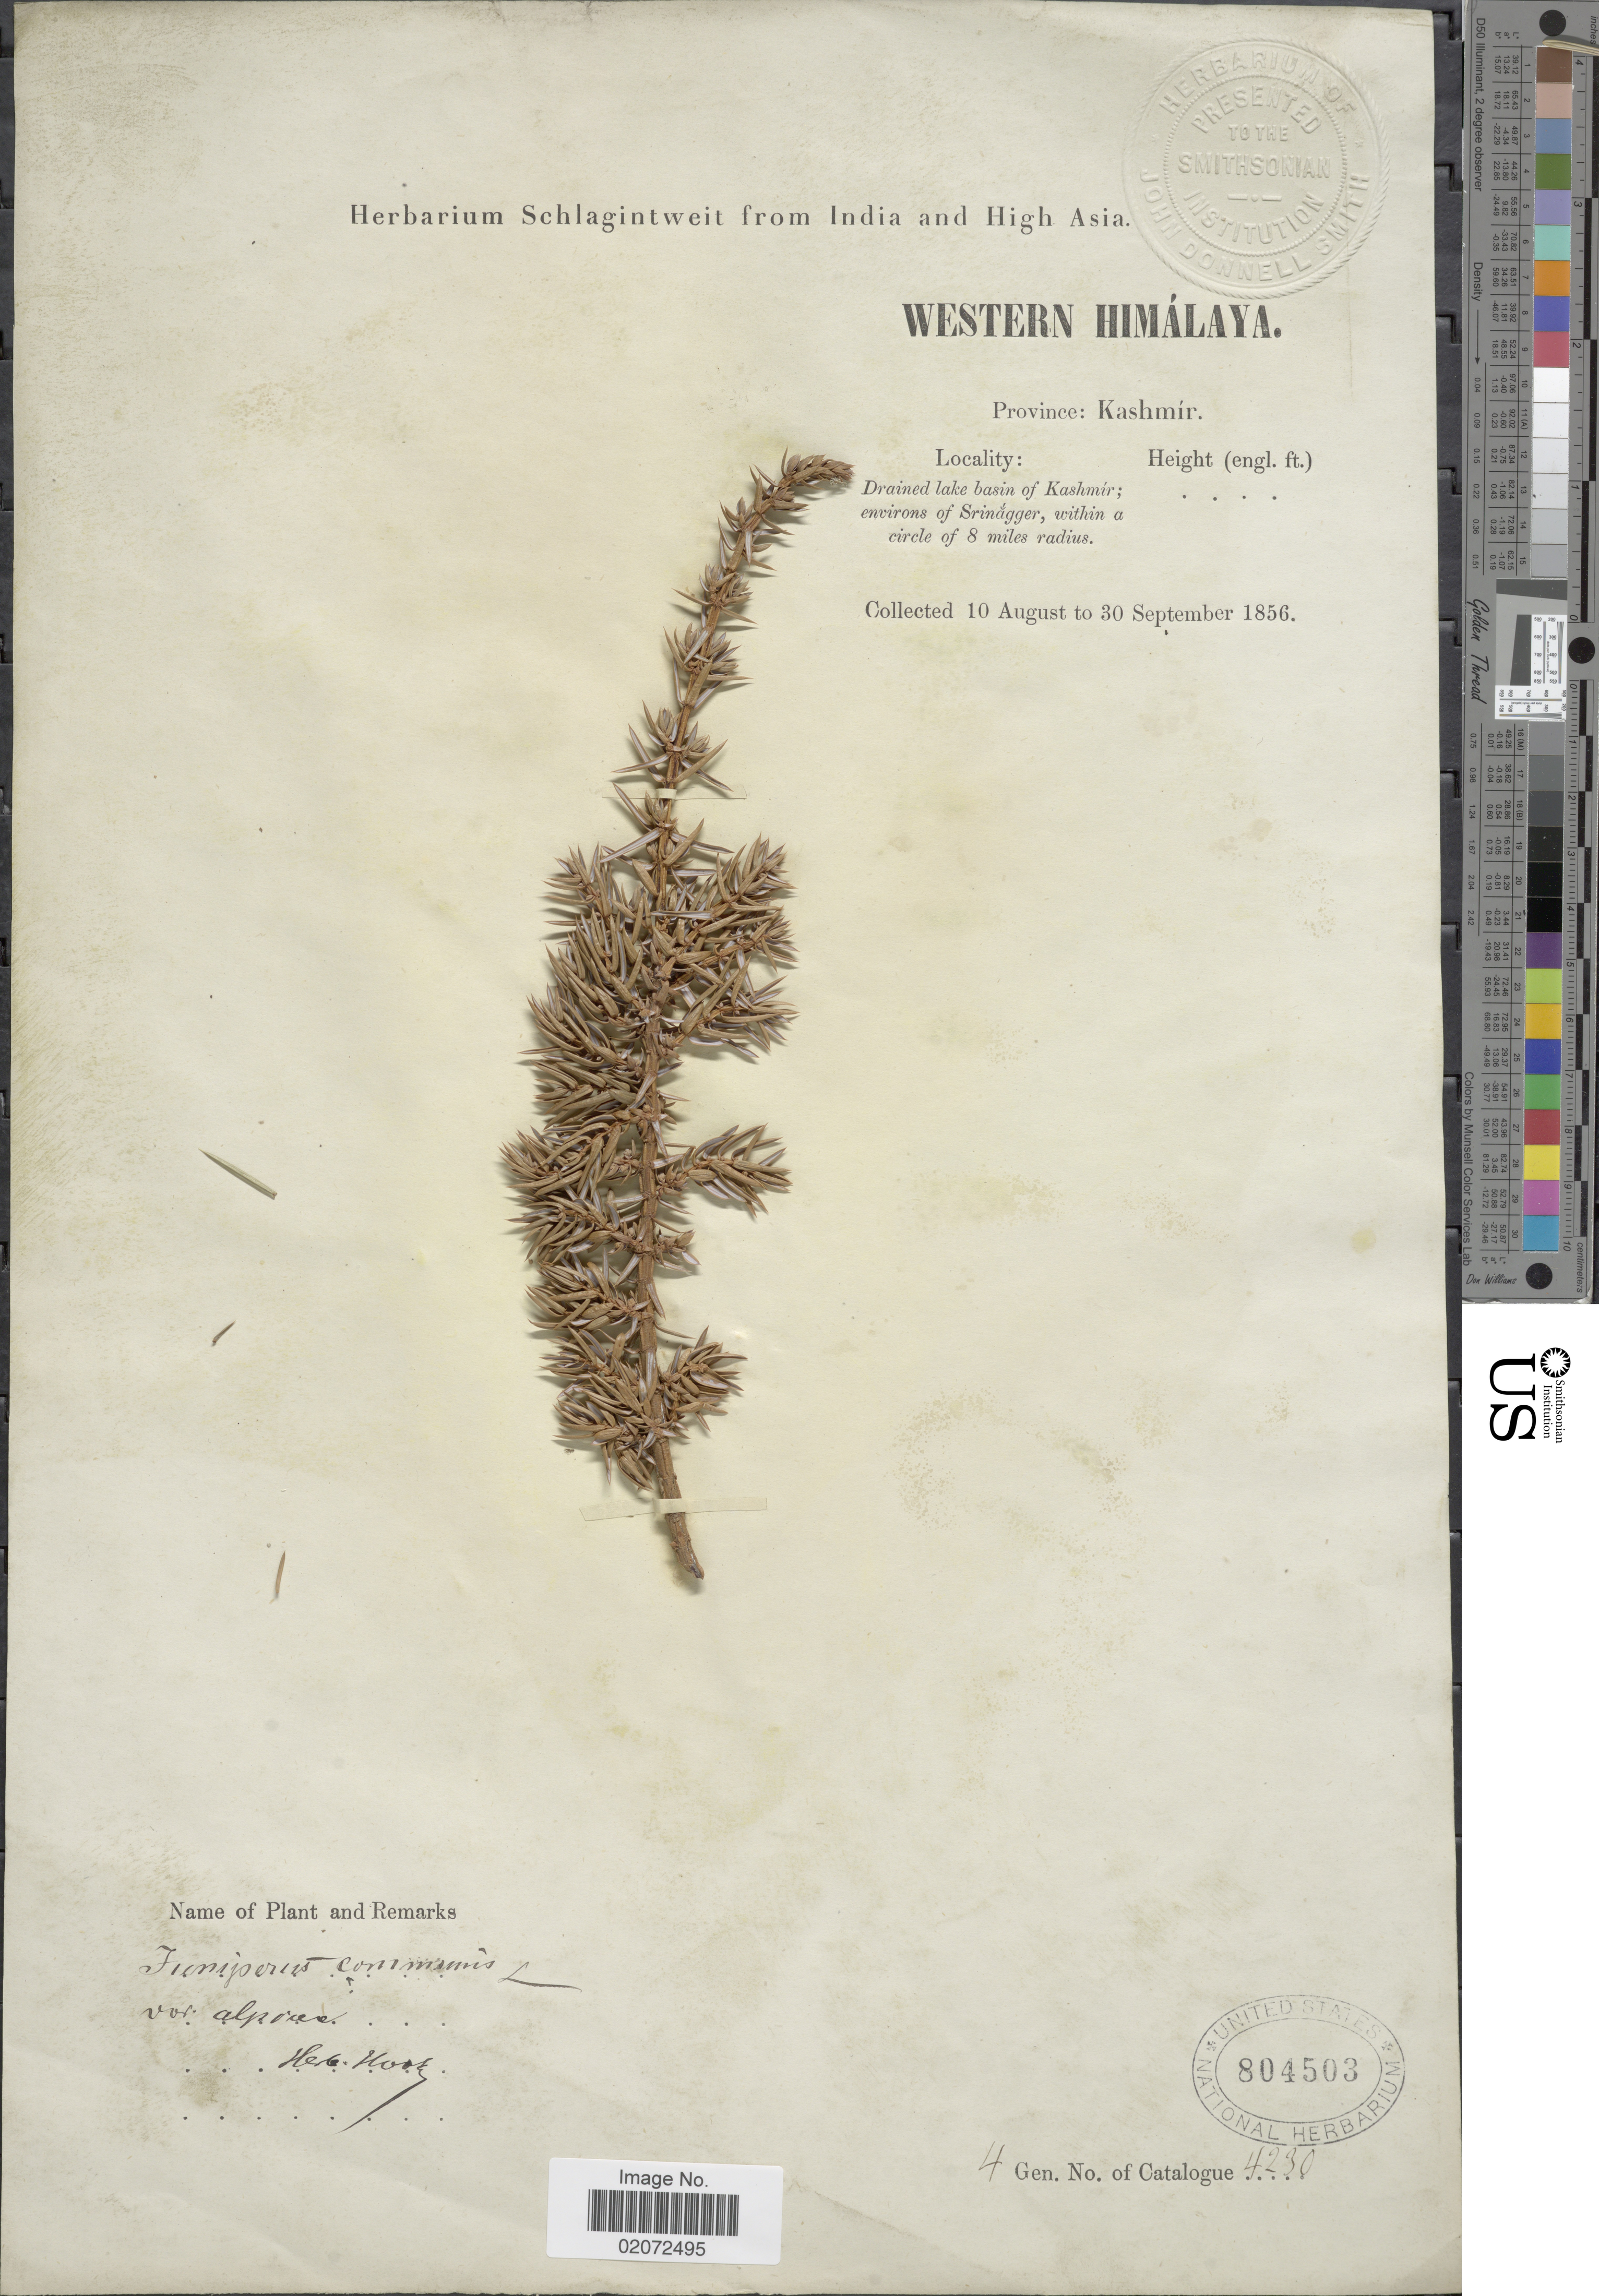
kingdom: Plantae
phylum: Tracheophyta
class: Pinopsida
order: Pinales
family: Cupressaceae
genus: Juniperus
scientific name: Juniperus communis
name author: L.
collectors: ex herb. Schlagintweit from India and High Asia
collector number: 4?/4230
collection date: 1856-08-10/1856-09-30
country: India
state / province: Jammu and Kashmir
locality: Western Himalaya. Kashmir. Drained lake basin of Kashmir; environs of Srinagger, within a circle of 8 miles radius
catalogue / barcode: US 804503